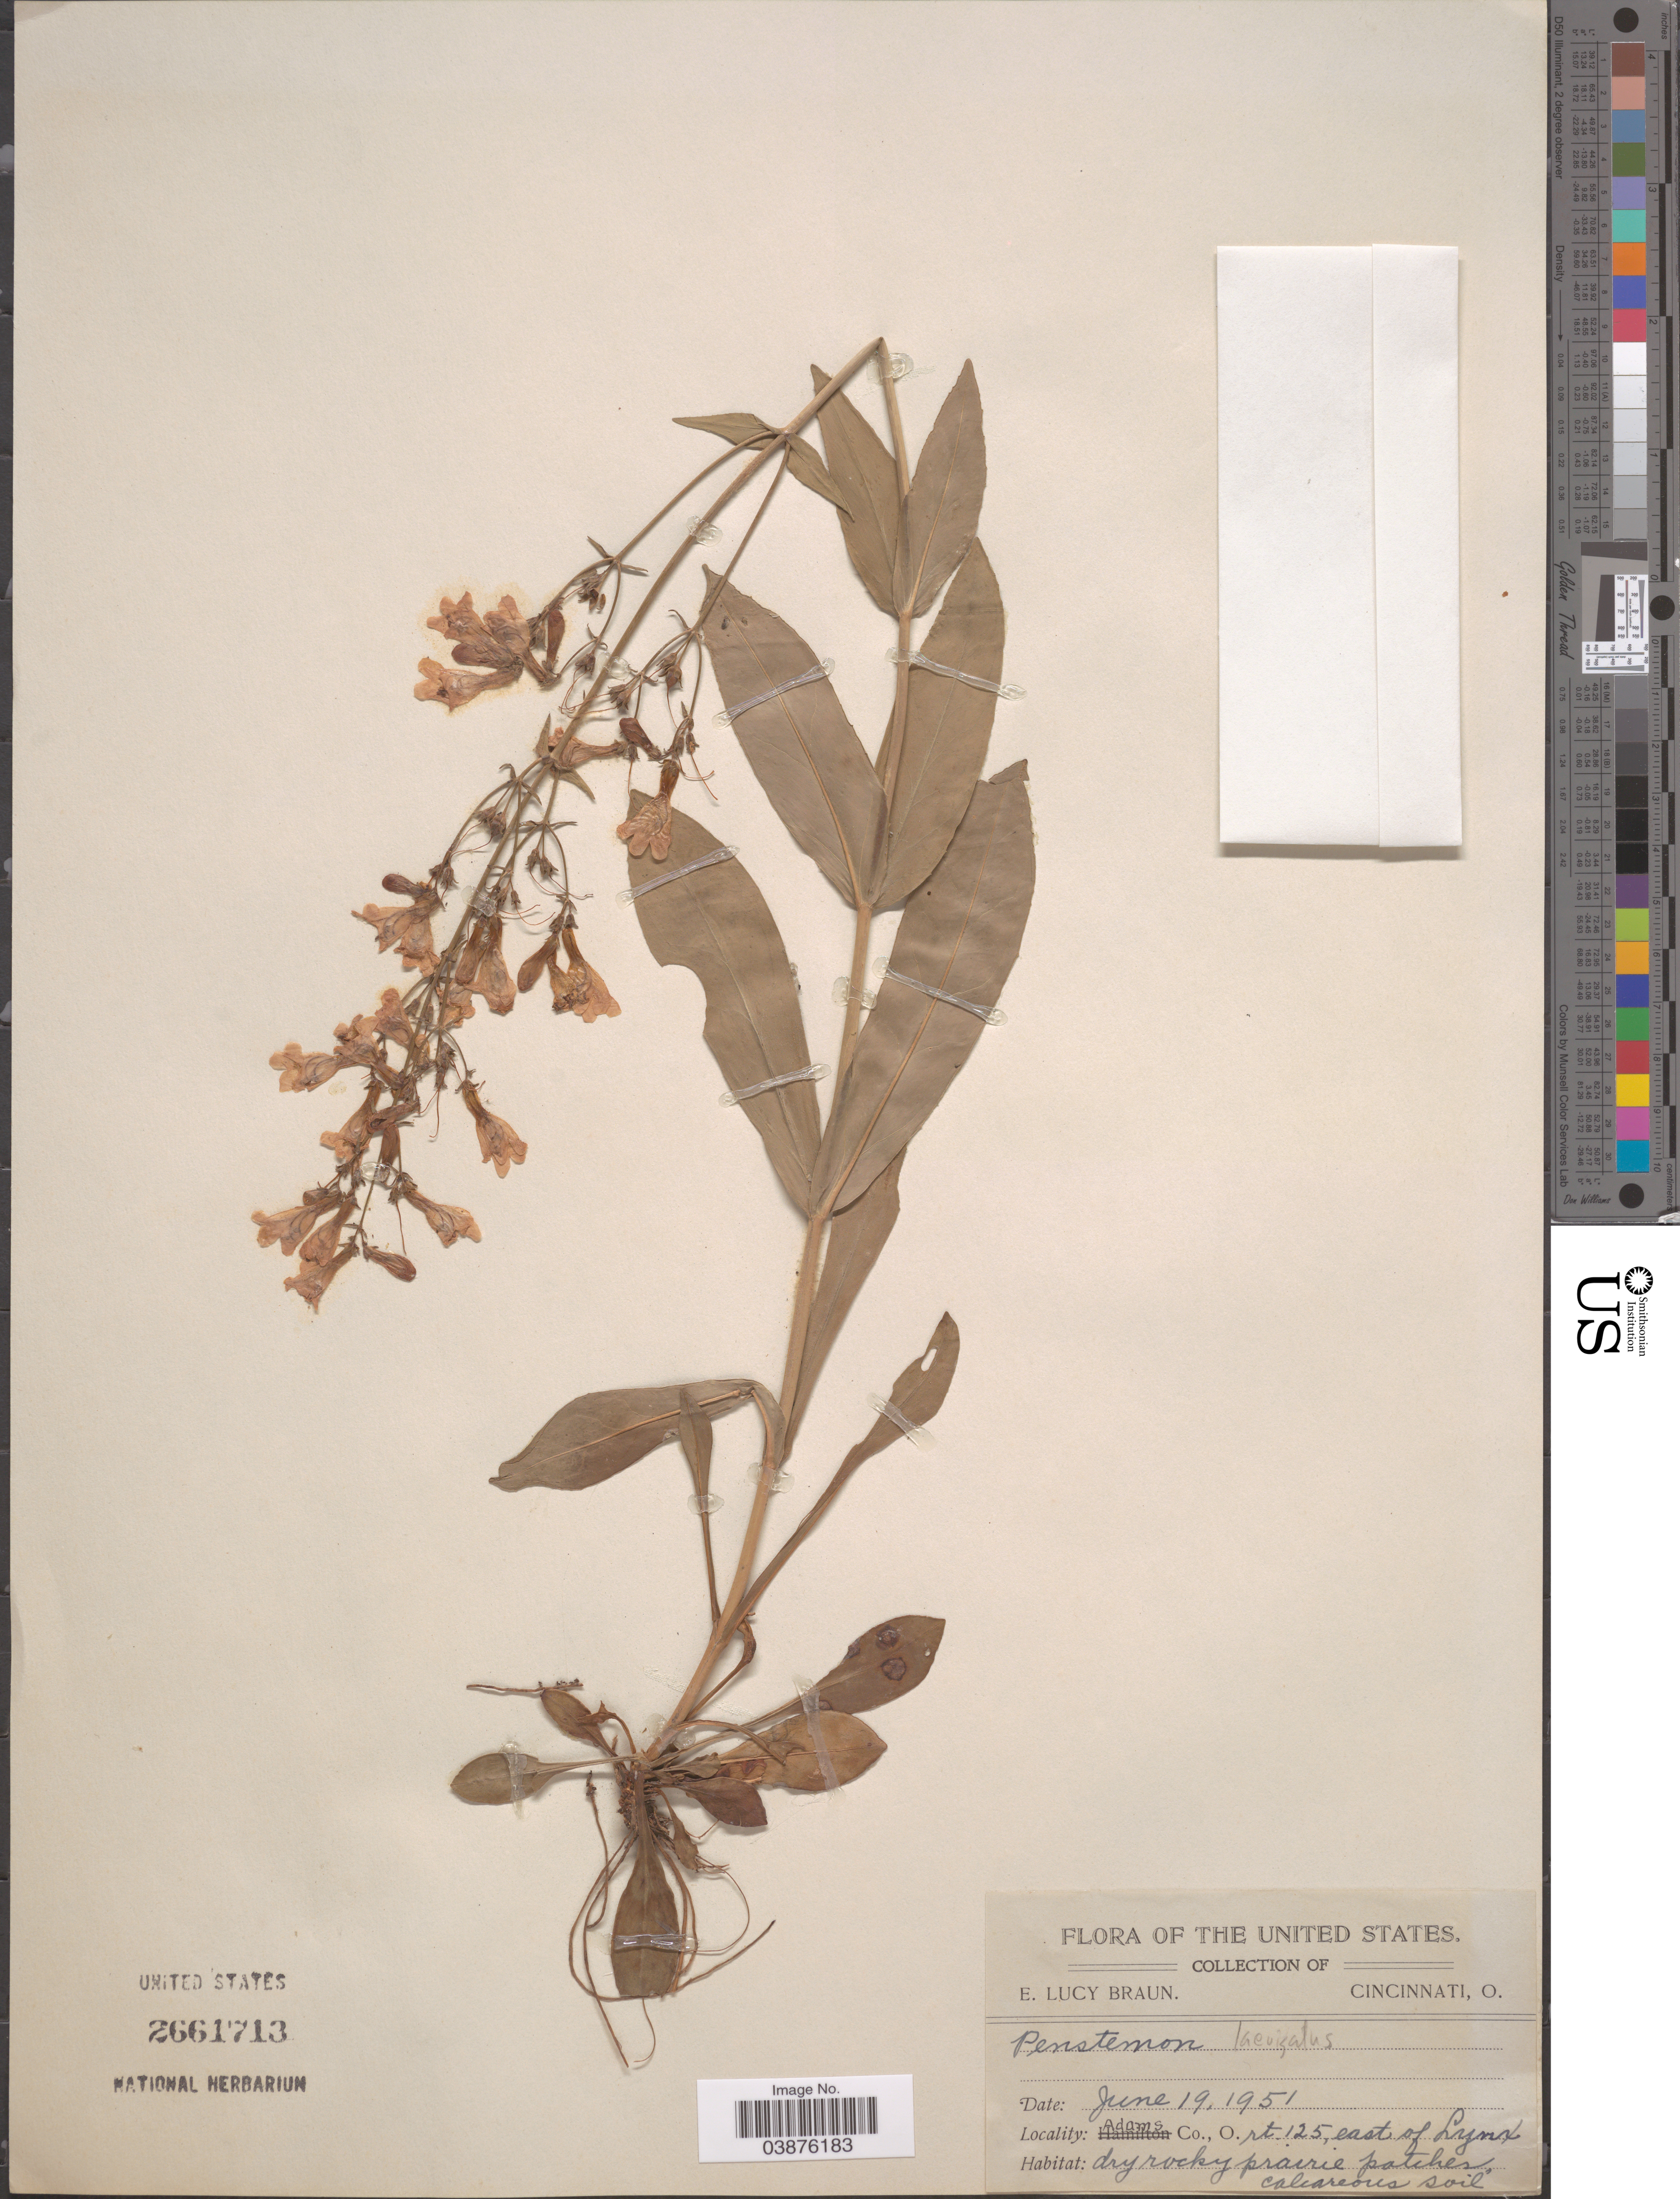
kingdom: Plantae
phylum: Tracheophyta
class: Magnoliopsida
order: Lamiales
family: Plantaginaceae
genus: Penstemon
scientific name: Penstemon laevigatus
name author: Aiton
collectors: E. L. Braun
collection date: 1951-06-19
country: United States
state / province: Ohio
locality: Adams Co., rt 125 east of Lynx.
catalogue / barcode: US 2661713